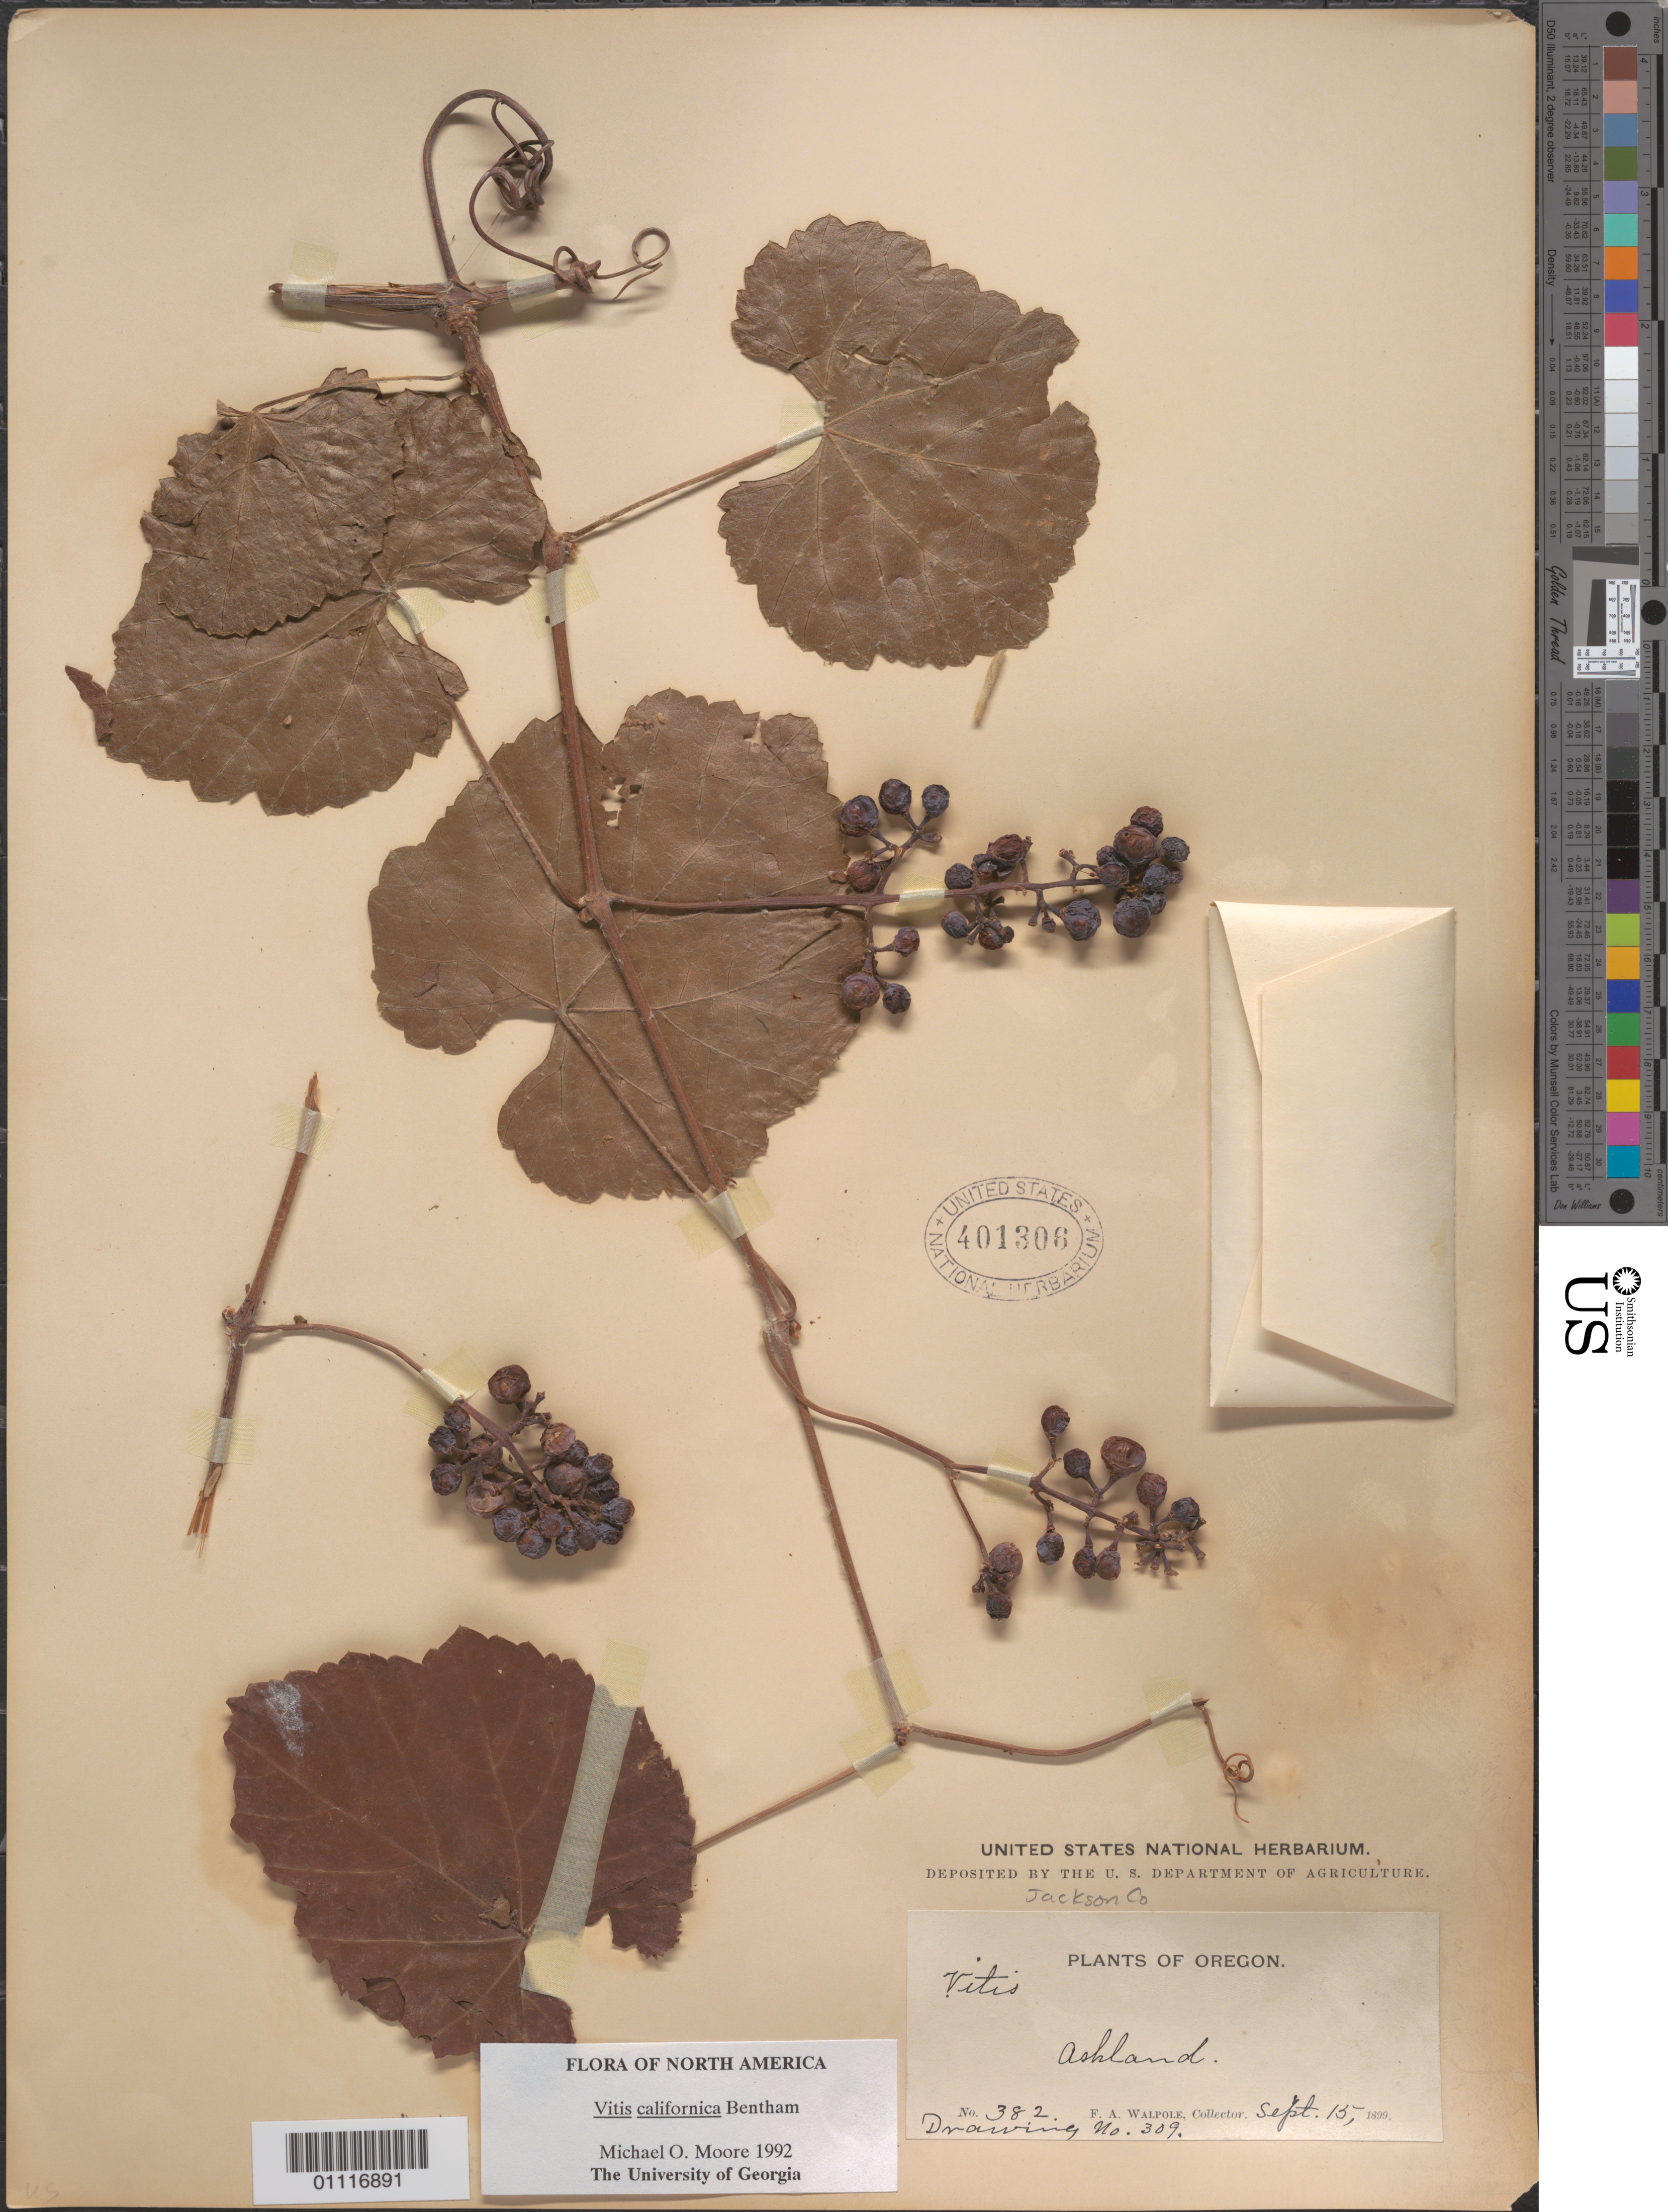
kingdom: Plantae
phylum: Tracheophyta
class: Magnoliopsida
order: Vitales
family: Vitaceae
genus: Vitis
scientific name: Vitis californica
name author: Benth.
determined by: Moore, M. O.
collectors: F. Walpole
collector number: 382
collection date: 1899-09-15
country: United States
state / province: Oregon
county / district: Jackson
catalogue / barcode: US 401306